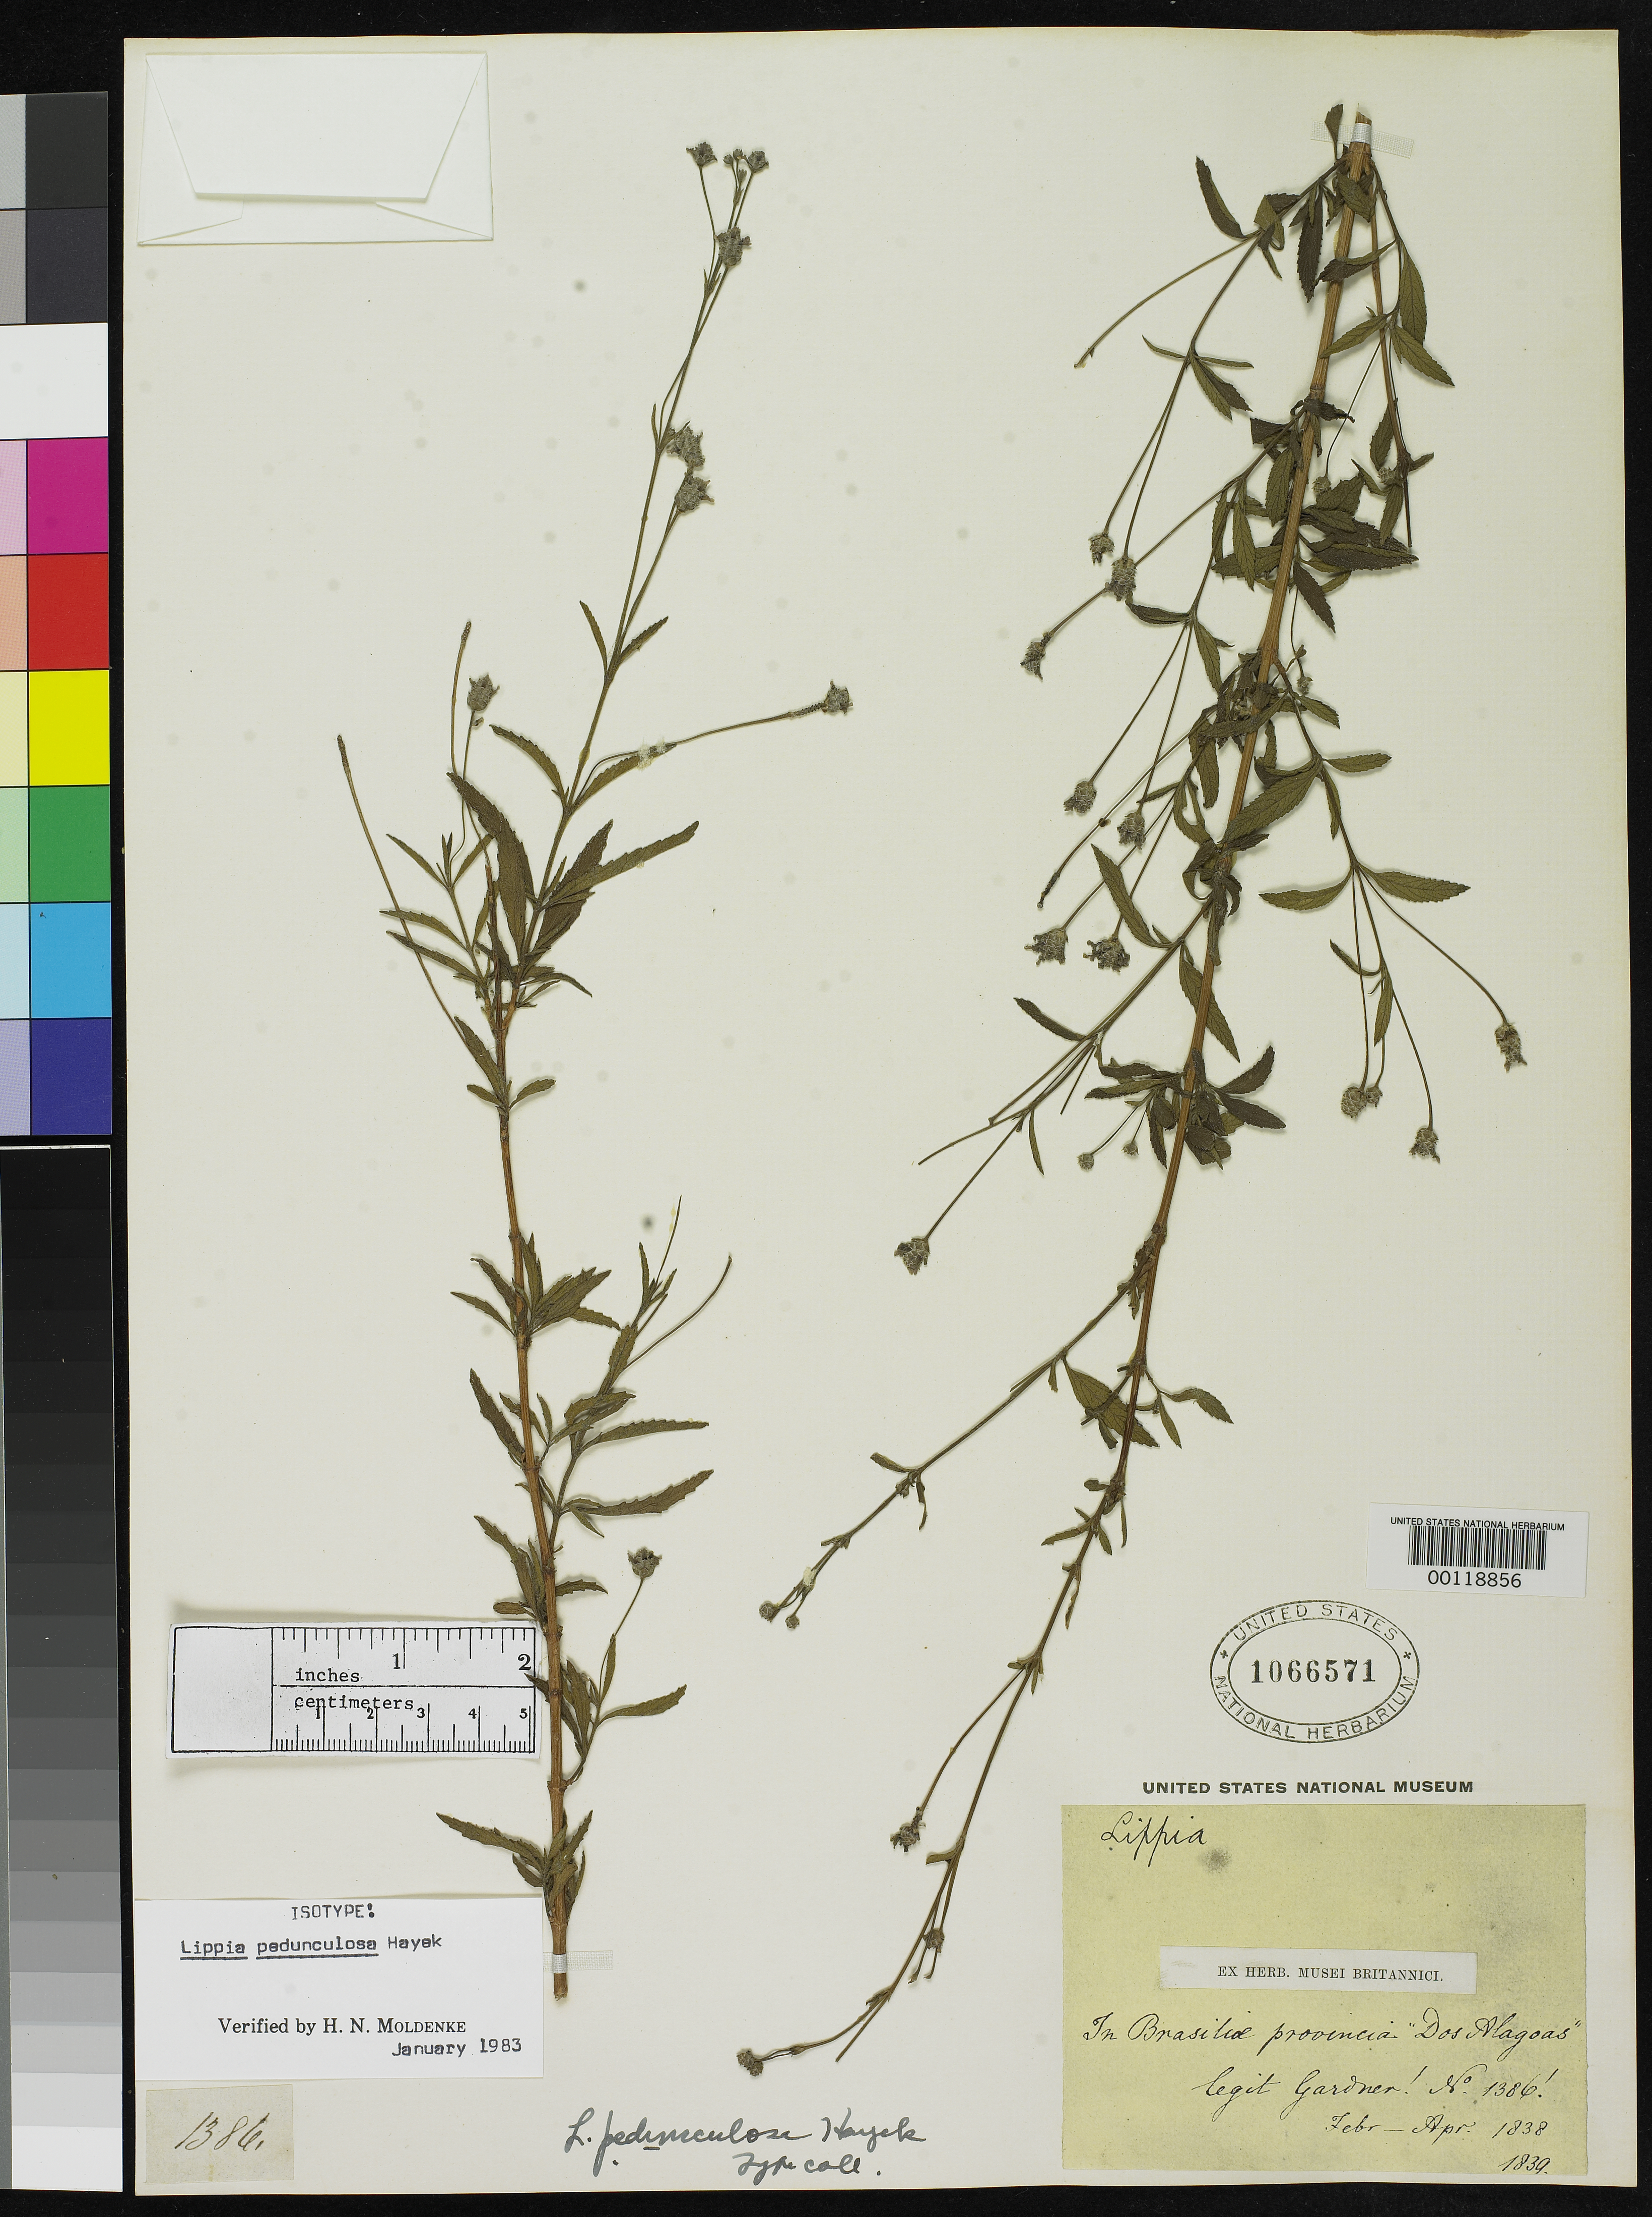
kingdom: Plantae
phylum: Tracheophyta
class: Magnoliopsida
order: Lamiales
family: Verbenaceae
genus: Lippia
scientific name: Lippia pedunculosa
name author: Hayek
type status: Isotype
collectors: G. Gardner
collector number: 1386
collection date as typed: Feb 1838 to -- Apr 1838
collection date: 1838-02/1838-04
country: Brazil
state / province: Minas Gerais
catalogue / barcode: US 1066571